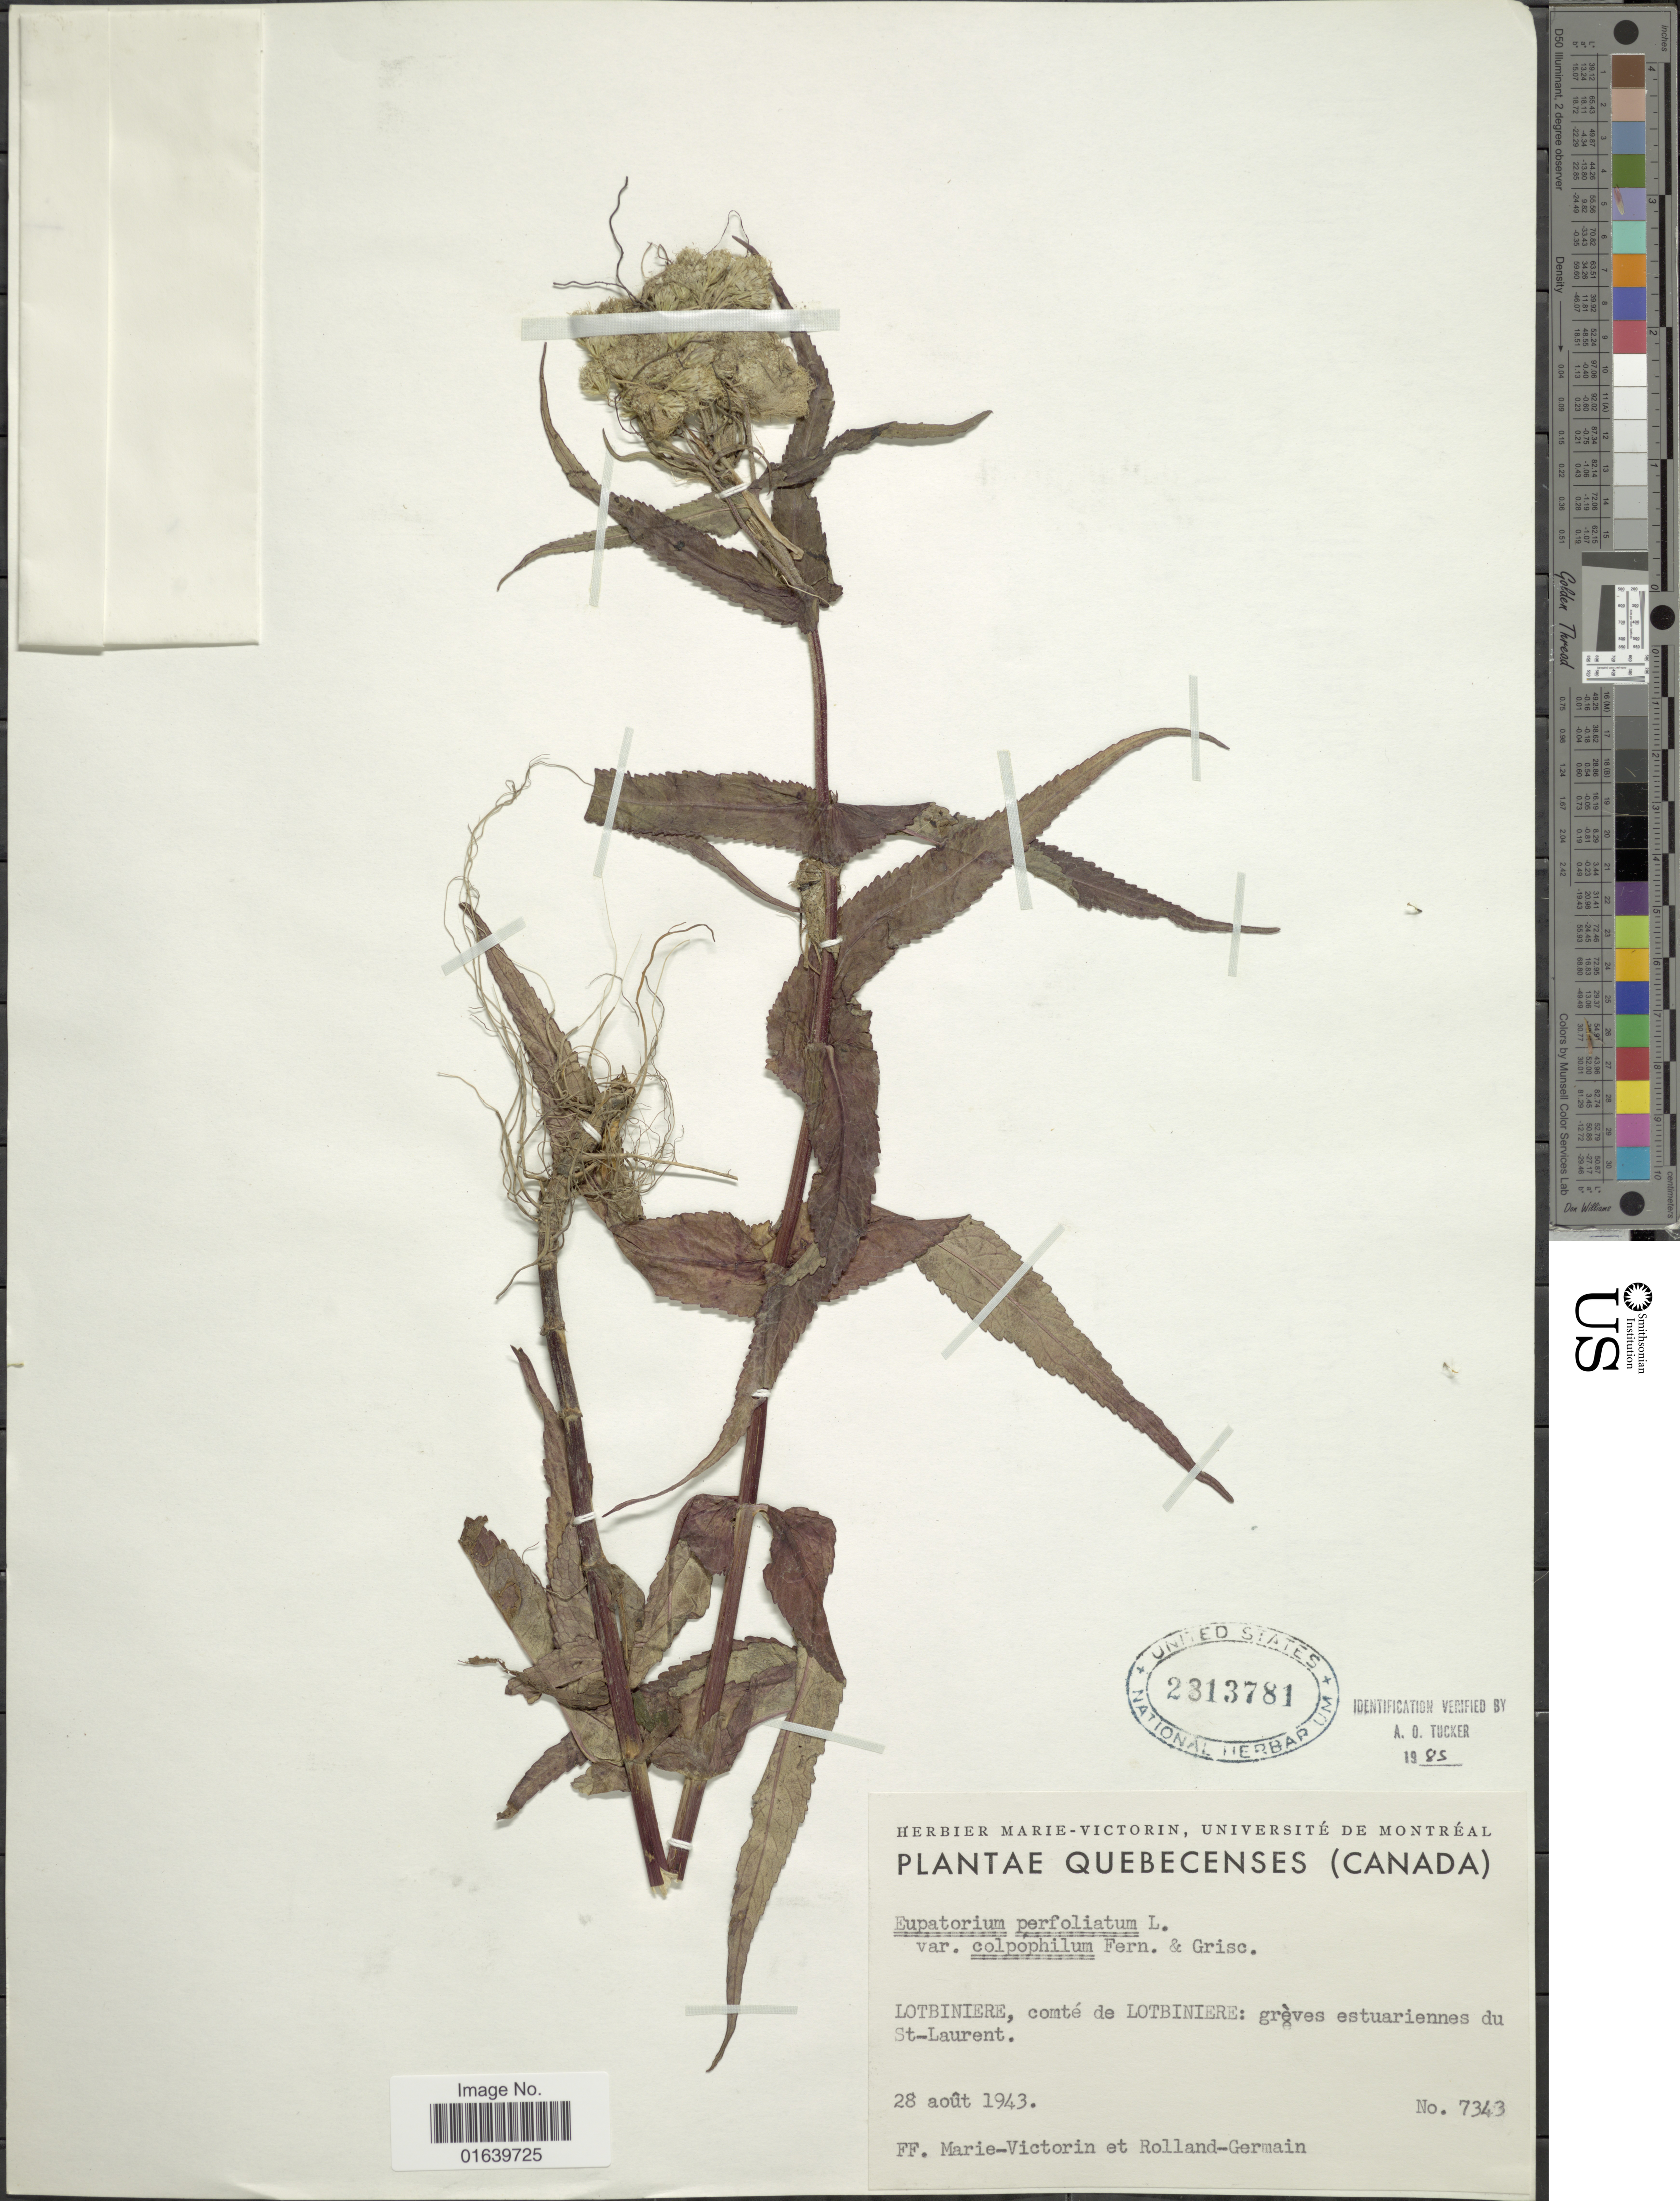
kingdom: Plantae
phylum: Tracheophyta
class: Magnoliopsida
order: Asterales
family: Asteraceae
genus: Eupatorium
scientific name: Eupatorium perfoliatum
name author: L.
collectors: -. Marie-Victorin & Rolland-Germain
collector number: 7343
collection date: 1943-08-28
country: Canada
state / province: Quebec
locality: Quebecenses, Lotbiniere, comté de Lotbiniere: gréves estuariennes du St-Laurent.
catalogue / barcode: US 2313781